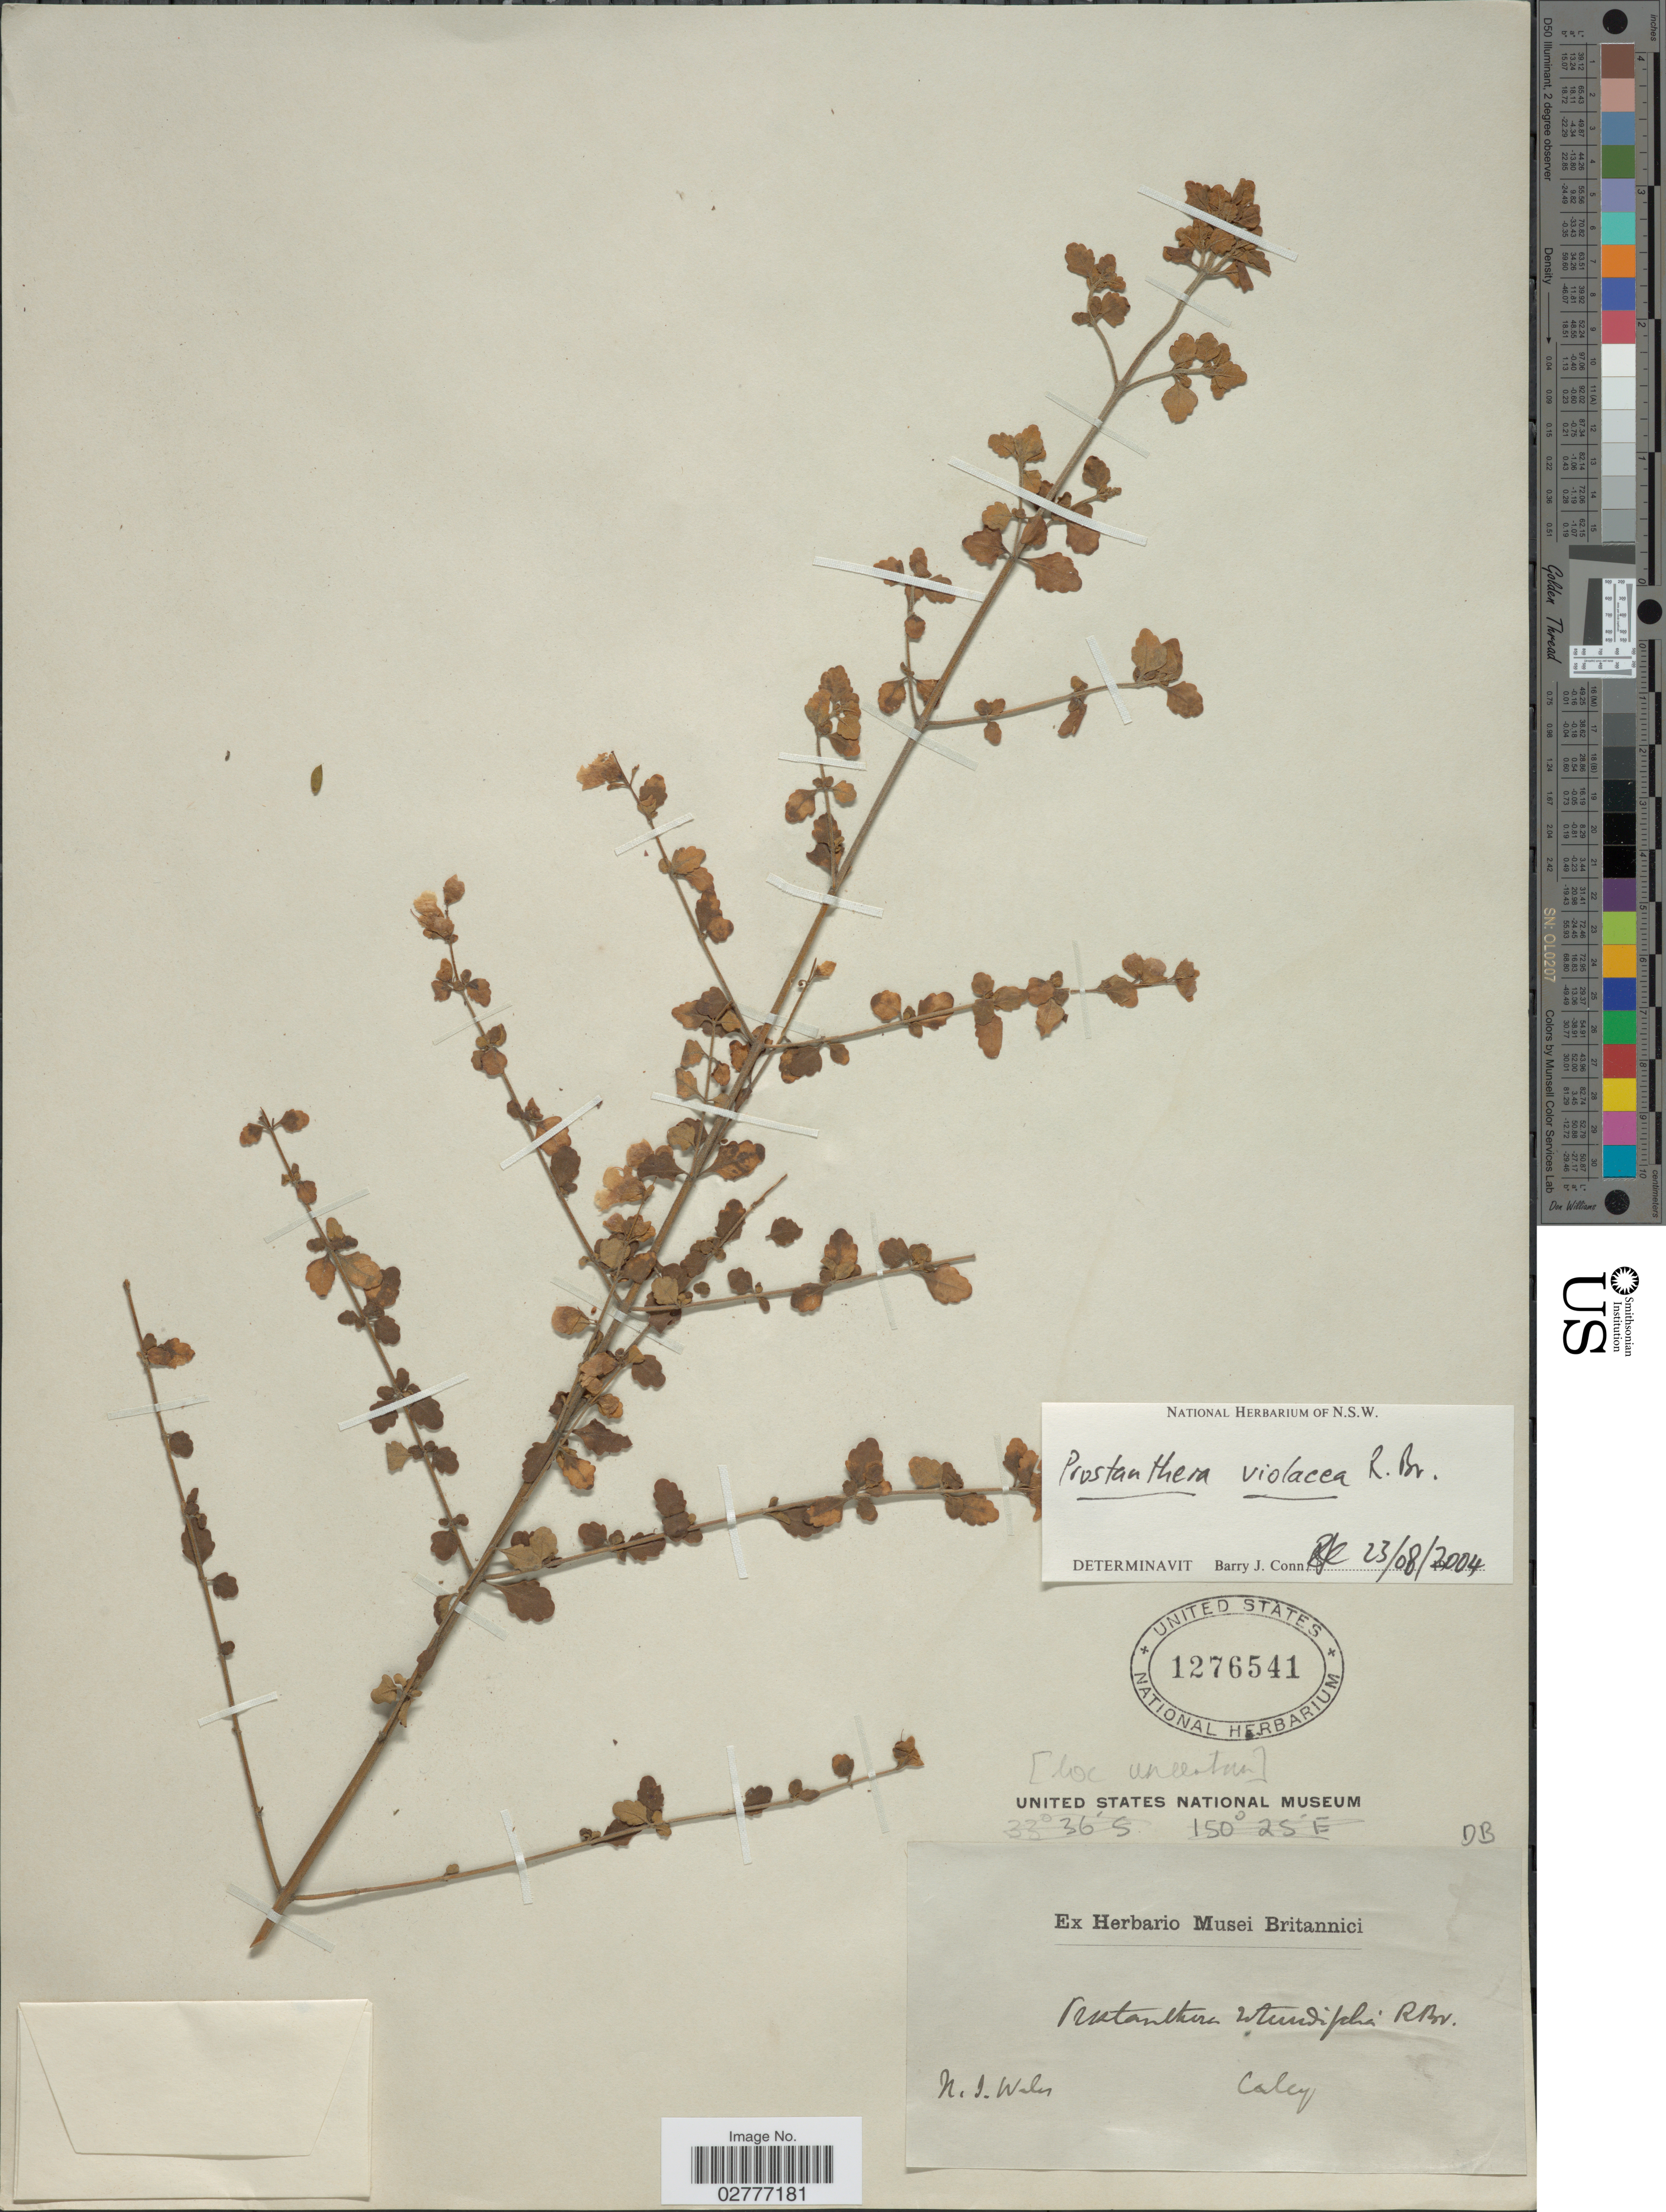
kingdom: Plantae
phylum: Tracheophyta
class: Magnoliopsida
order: Lamiales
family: Lamiaceae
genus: Prostanthera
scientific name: Prostanthera violacea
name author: R. Br.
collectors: -. Caley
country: Australia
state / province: New South Wales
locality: N.S. Wales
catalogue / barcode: US 1276541